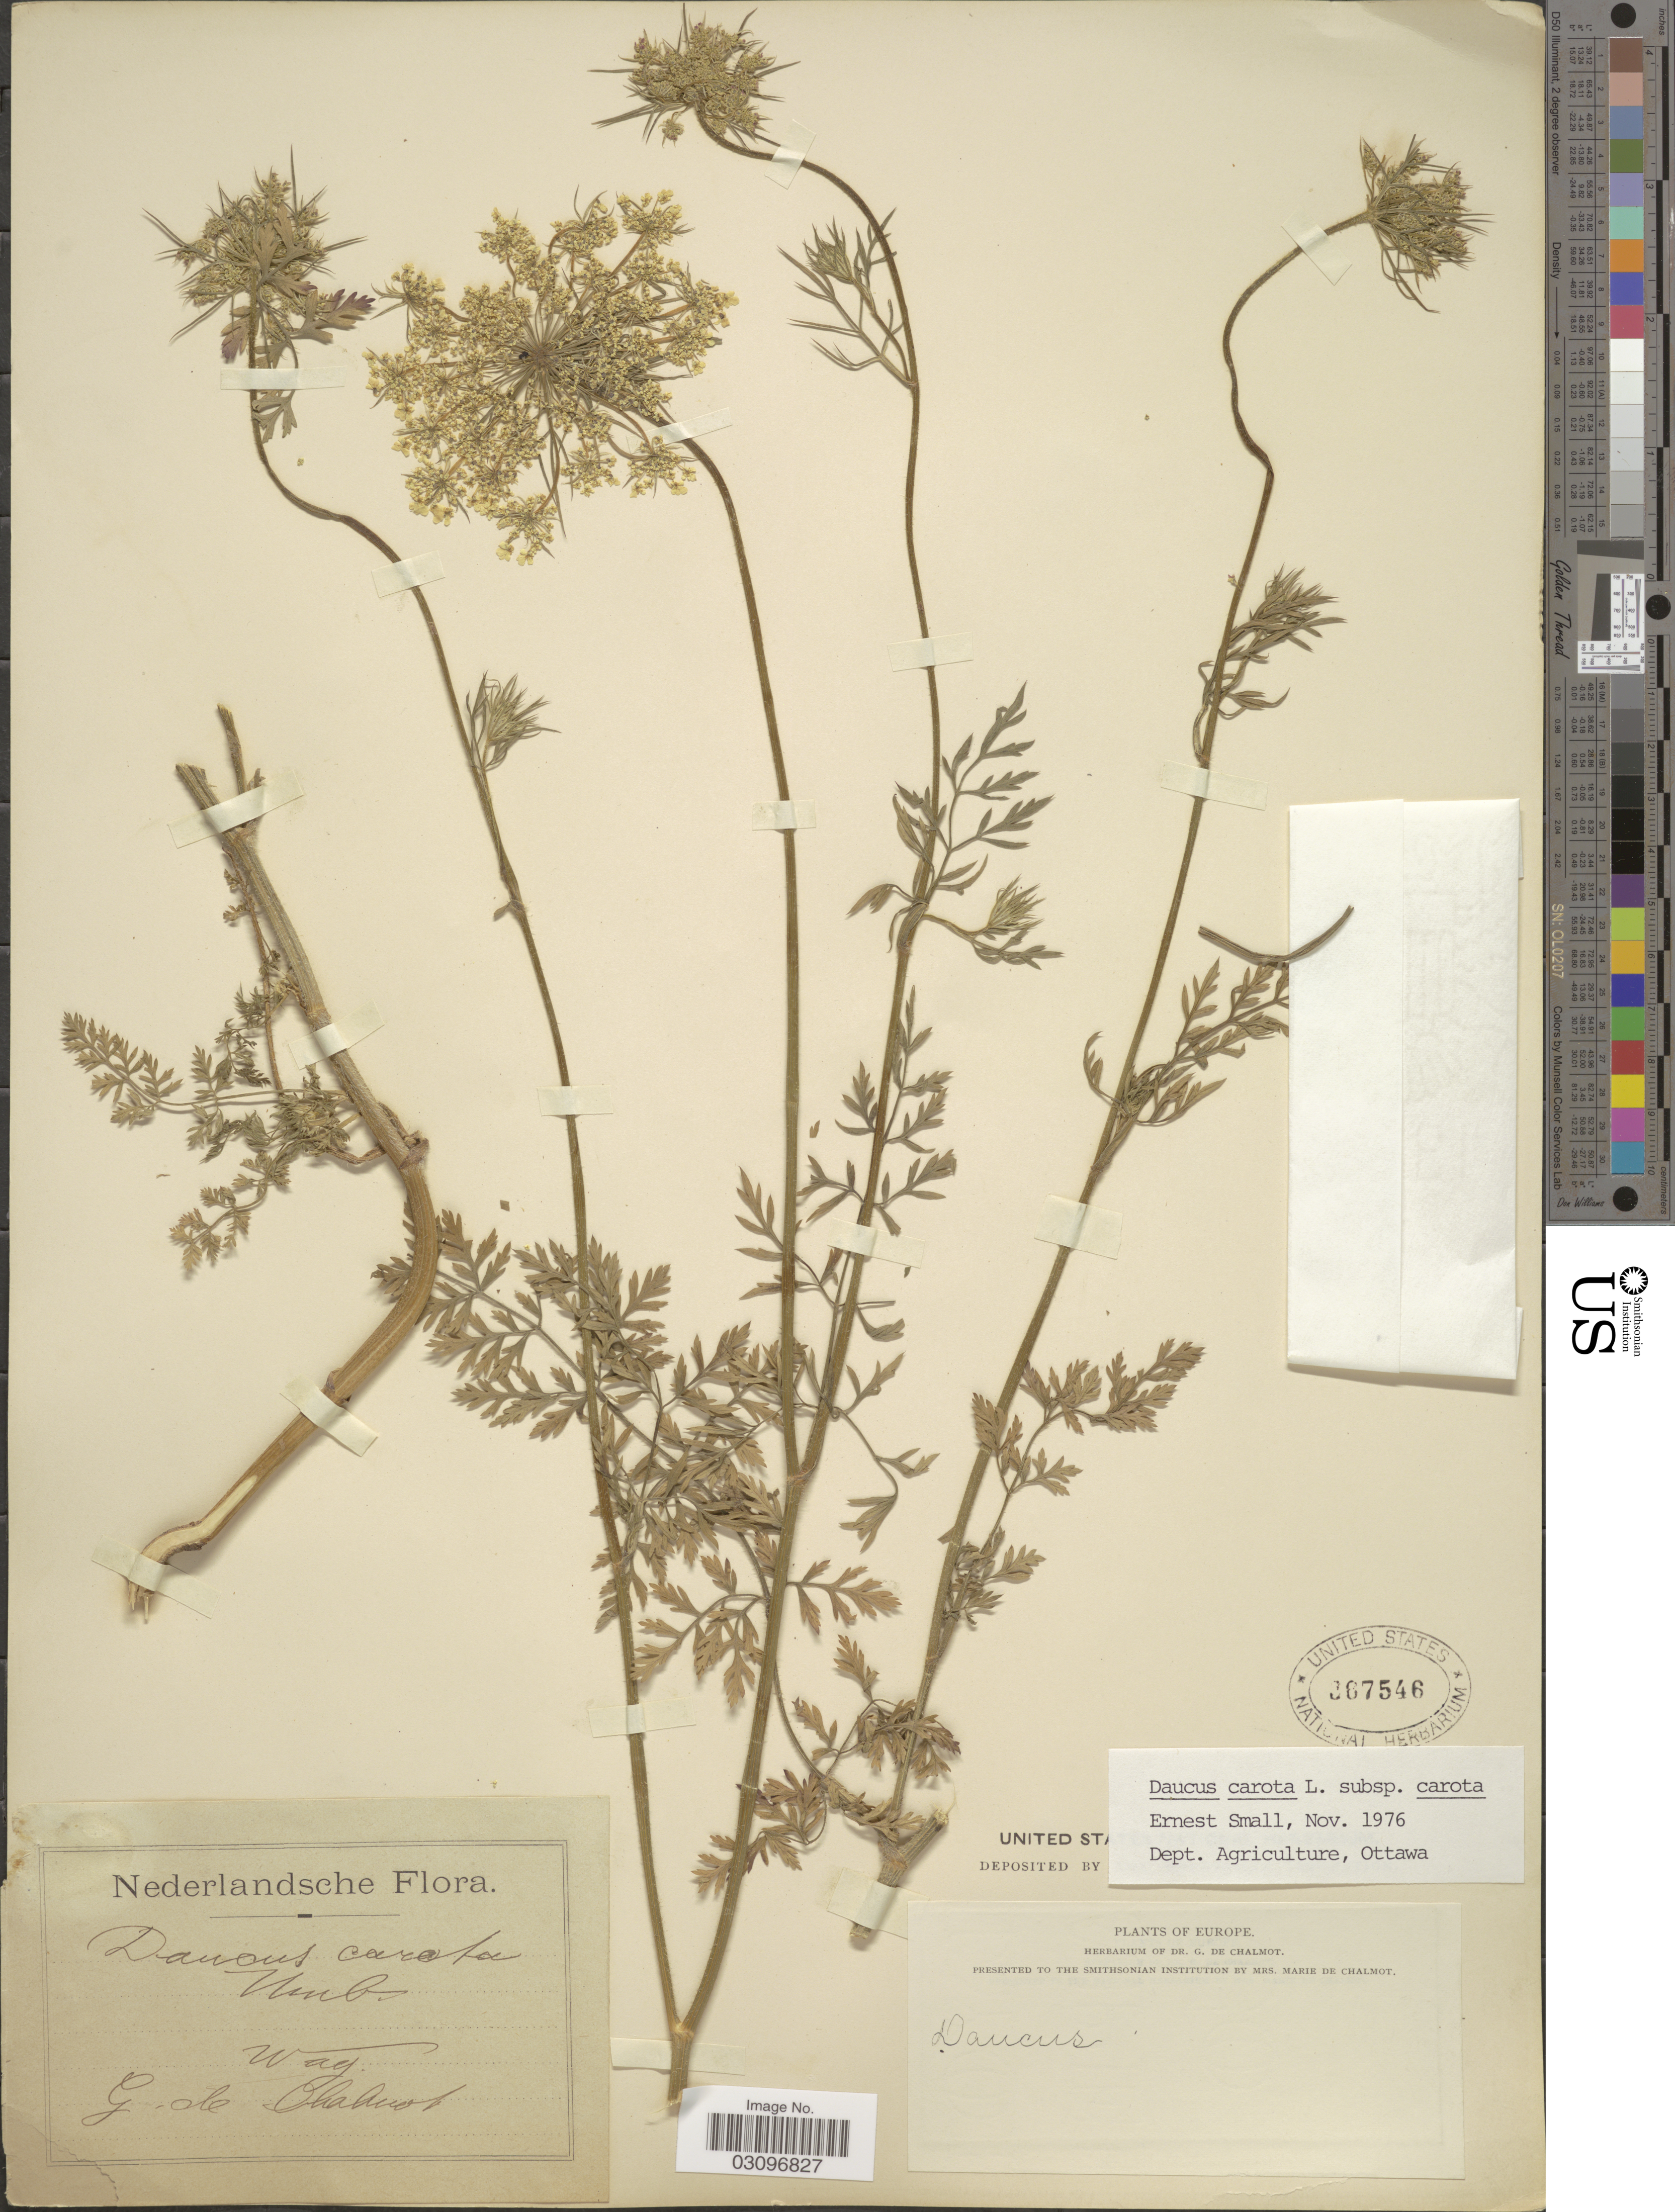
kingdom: Plantae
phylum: Tracheophyta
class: Magnoliopsida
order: Apiales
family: Apiaceae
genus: Daucus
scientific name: Daucus carota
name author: L.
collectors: G. de Chalmot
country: Netherlands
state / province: Gelderland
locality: Nerderlandsche. Wag.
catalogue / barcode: US 387546